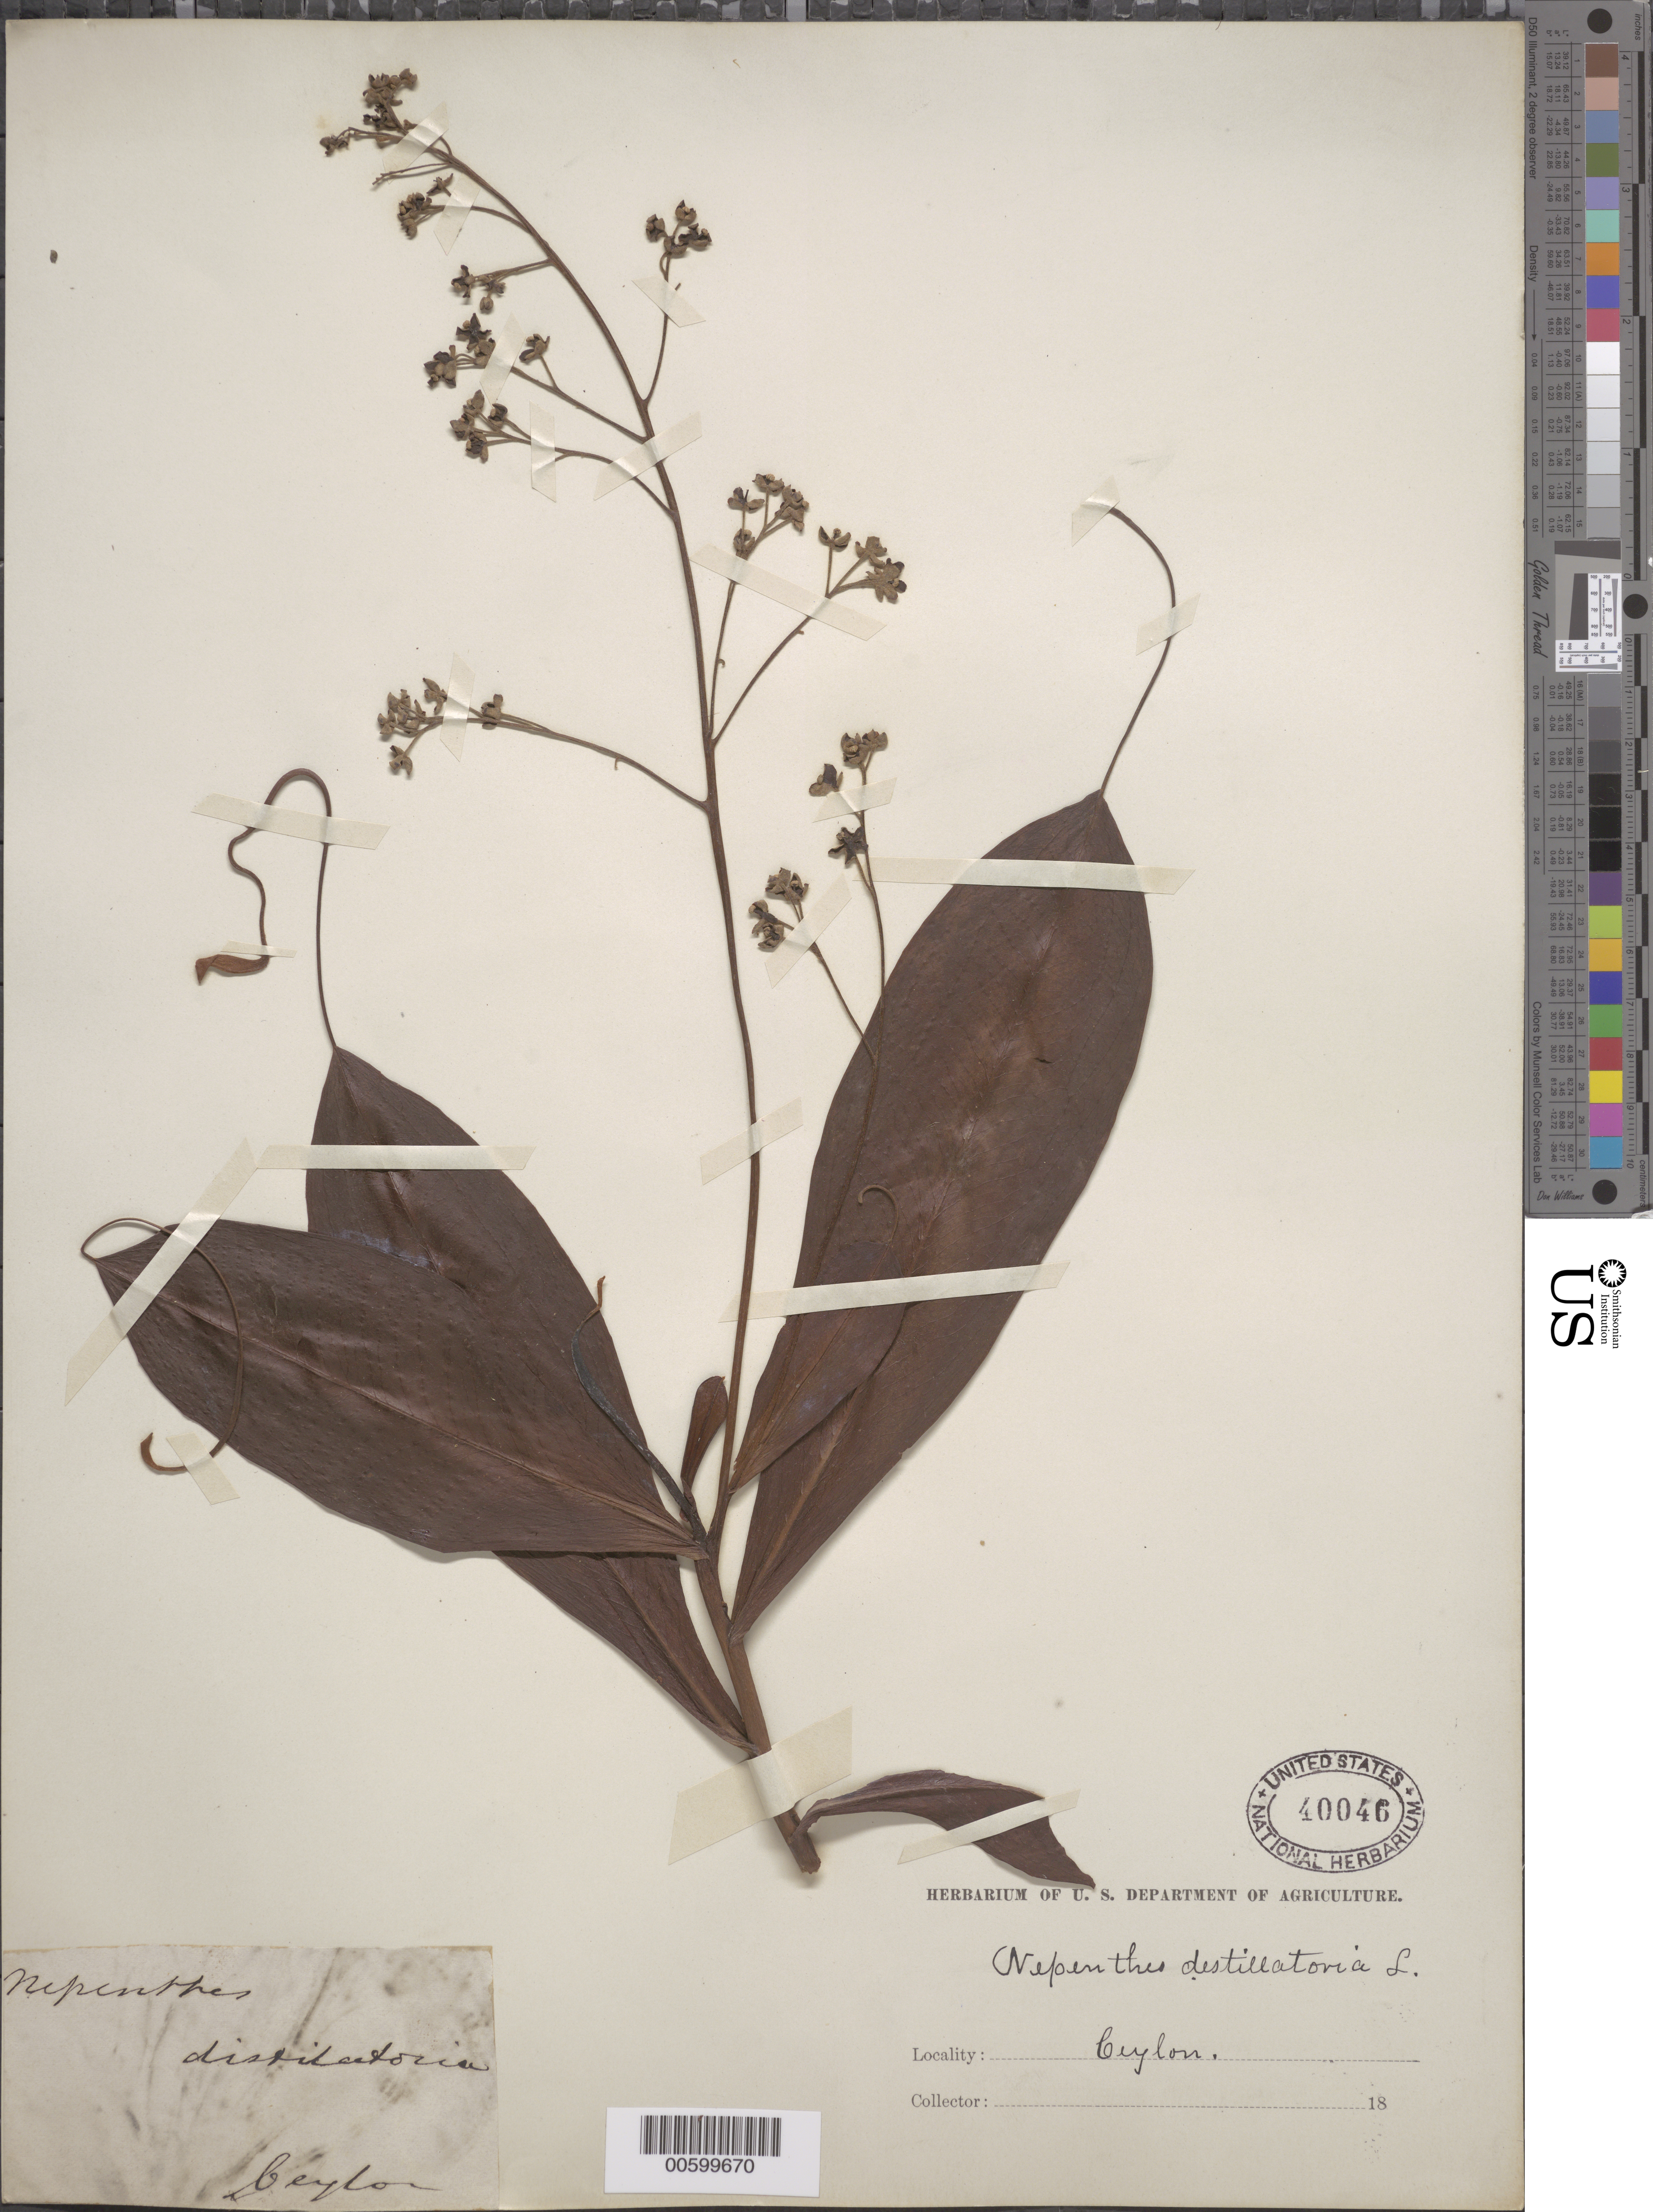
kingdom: Plantae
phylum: Tracheophyta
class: Magnoliopsida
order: Caryophyllales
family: Nepenthaceae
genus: Nepenthes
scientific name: Nepenthes distillatoria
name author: L.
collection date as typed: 18--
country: Sri Lanka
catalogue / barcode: US 40046